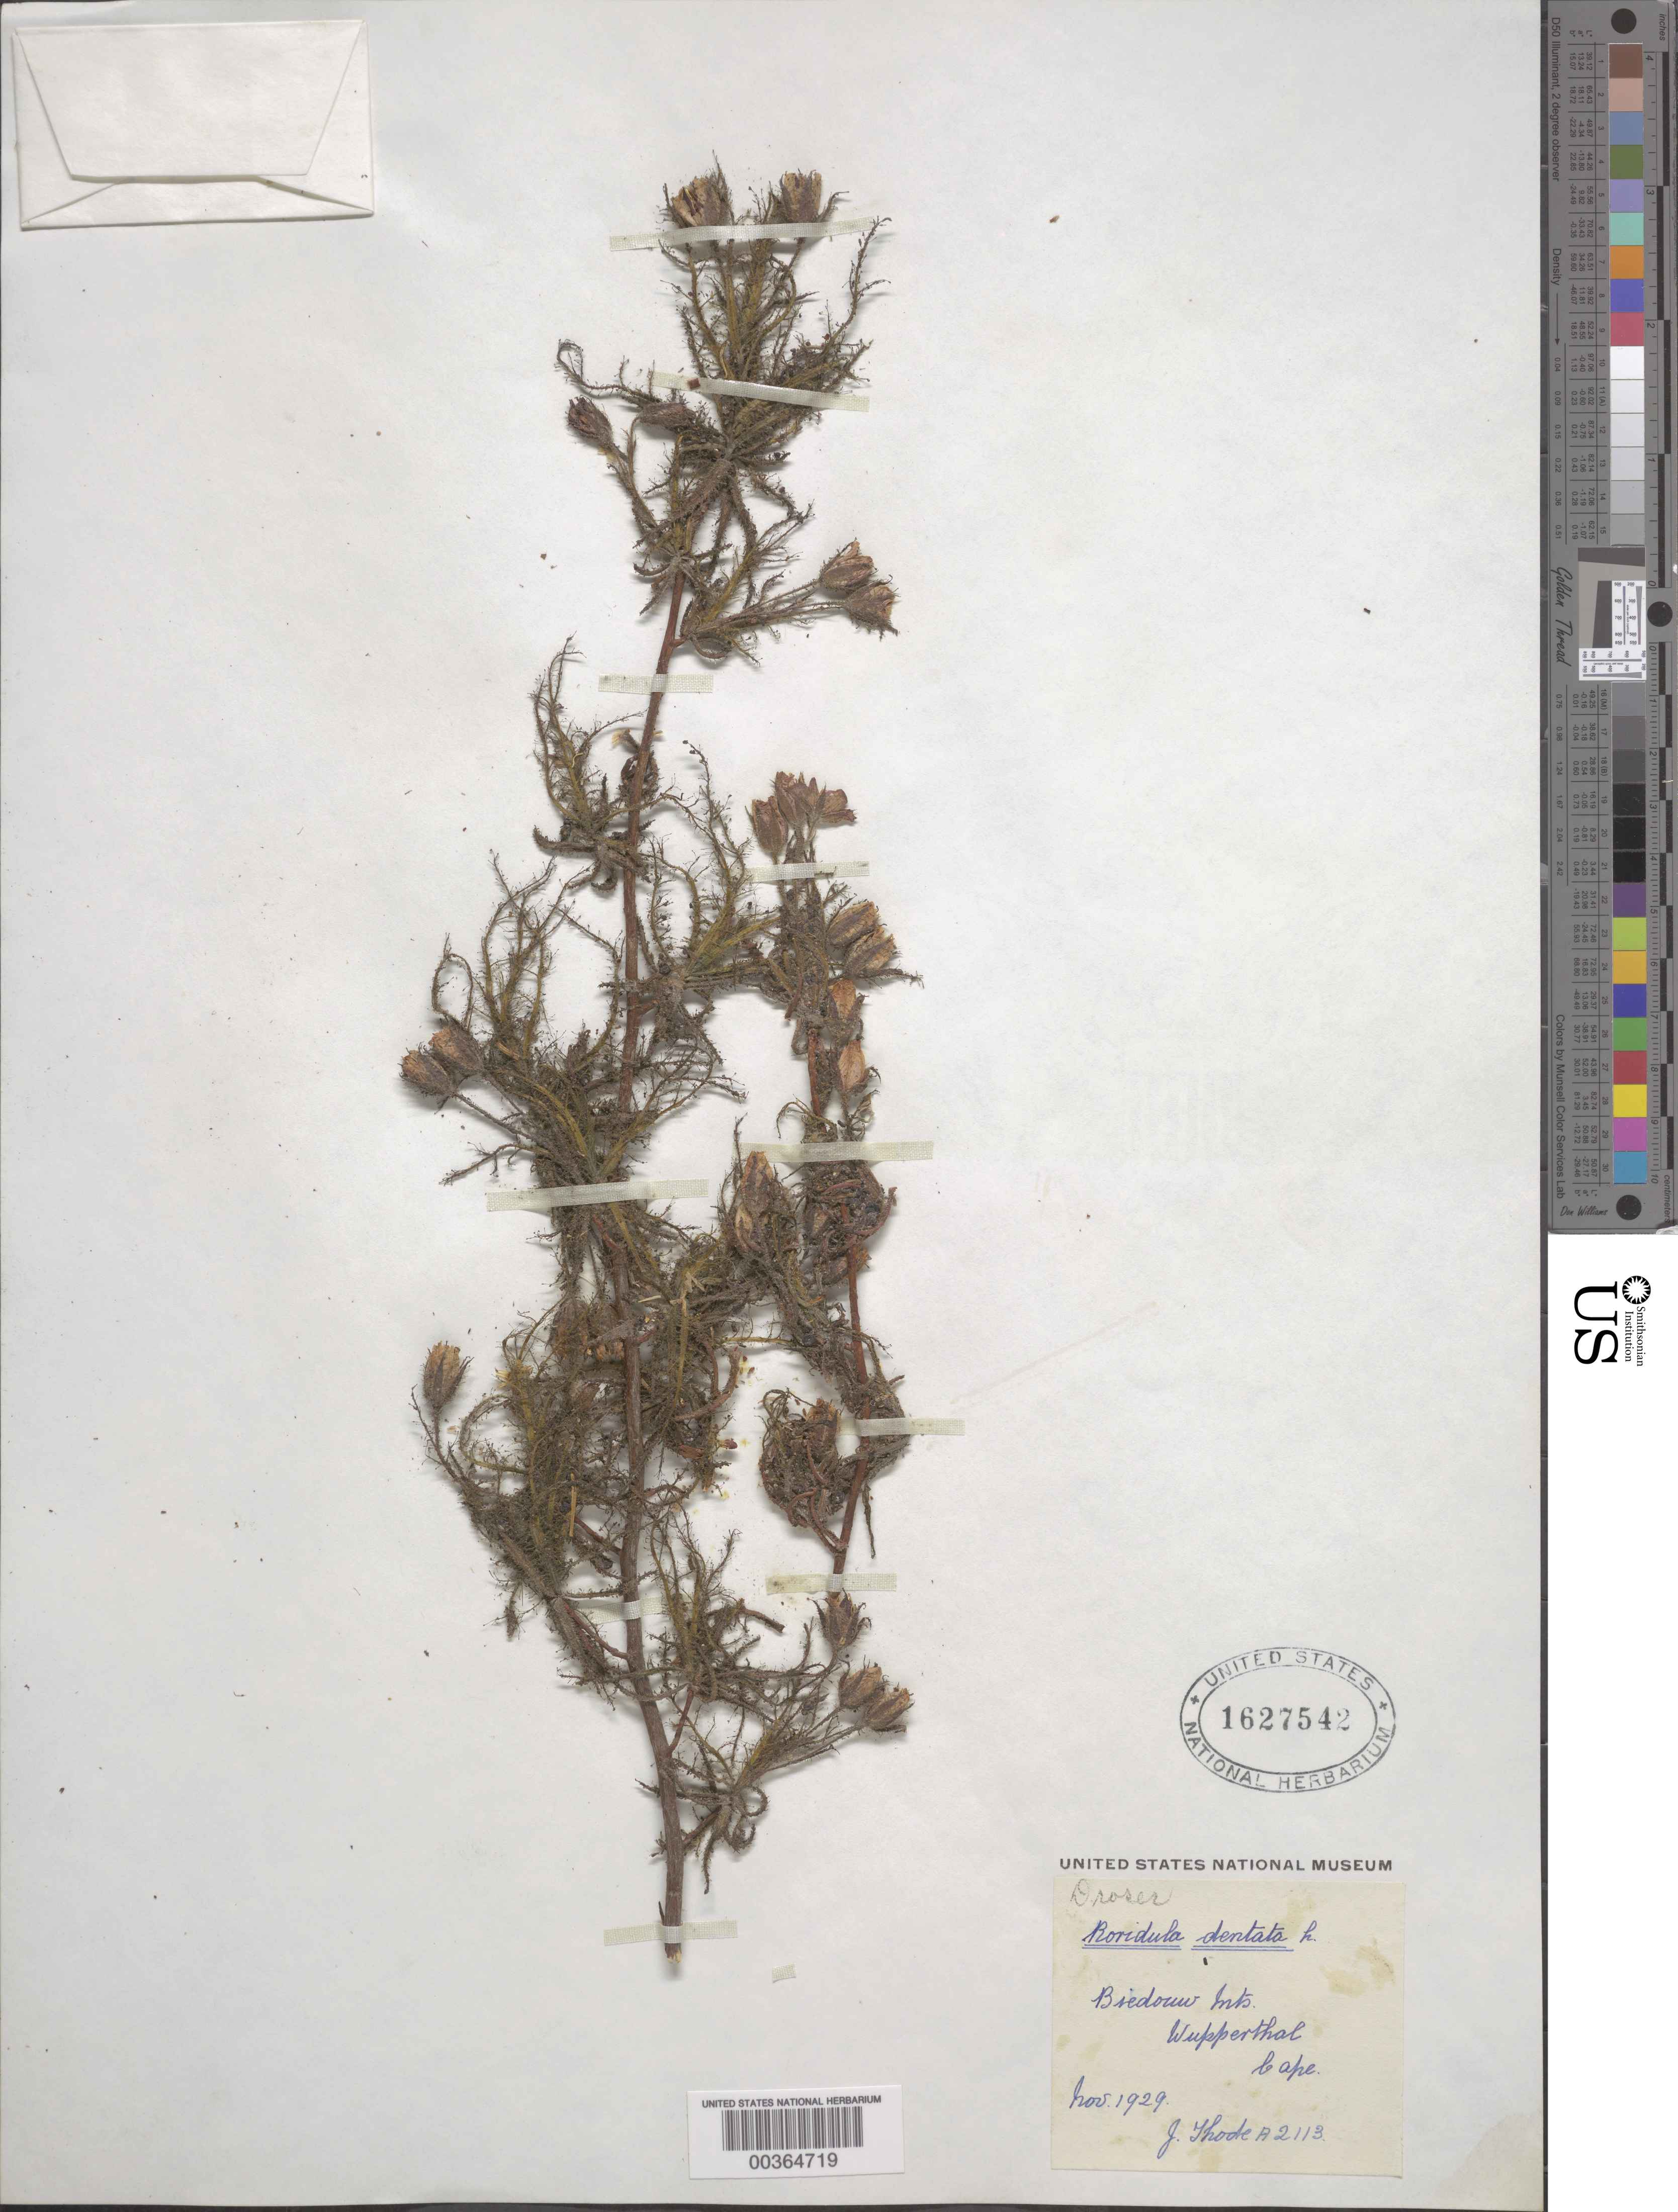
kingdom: Plantae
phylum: Tracheophyta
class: Magnoliopsida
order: Ericales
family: Roridulaceae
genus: Roridula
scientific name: Roridula dentata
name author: L.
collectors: J. Thode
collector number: A2113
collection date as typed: Nov 1929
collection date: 1929-11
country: South Africa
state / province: Western Cape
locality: Biedouw mts., wupperthal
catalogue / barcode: US 1627542